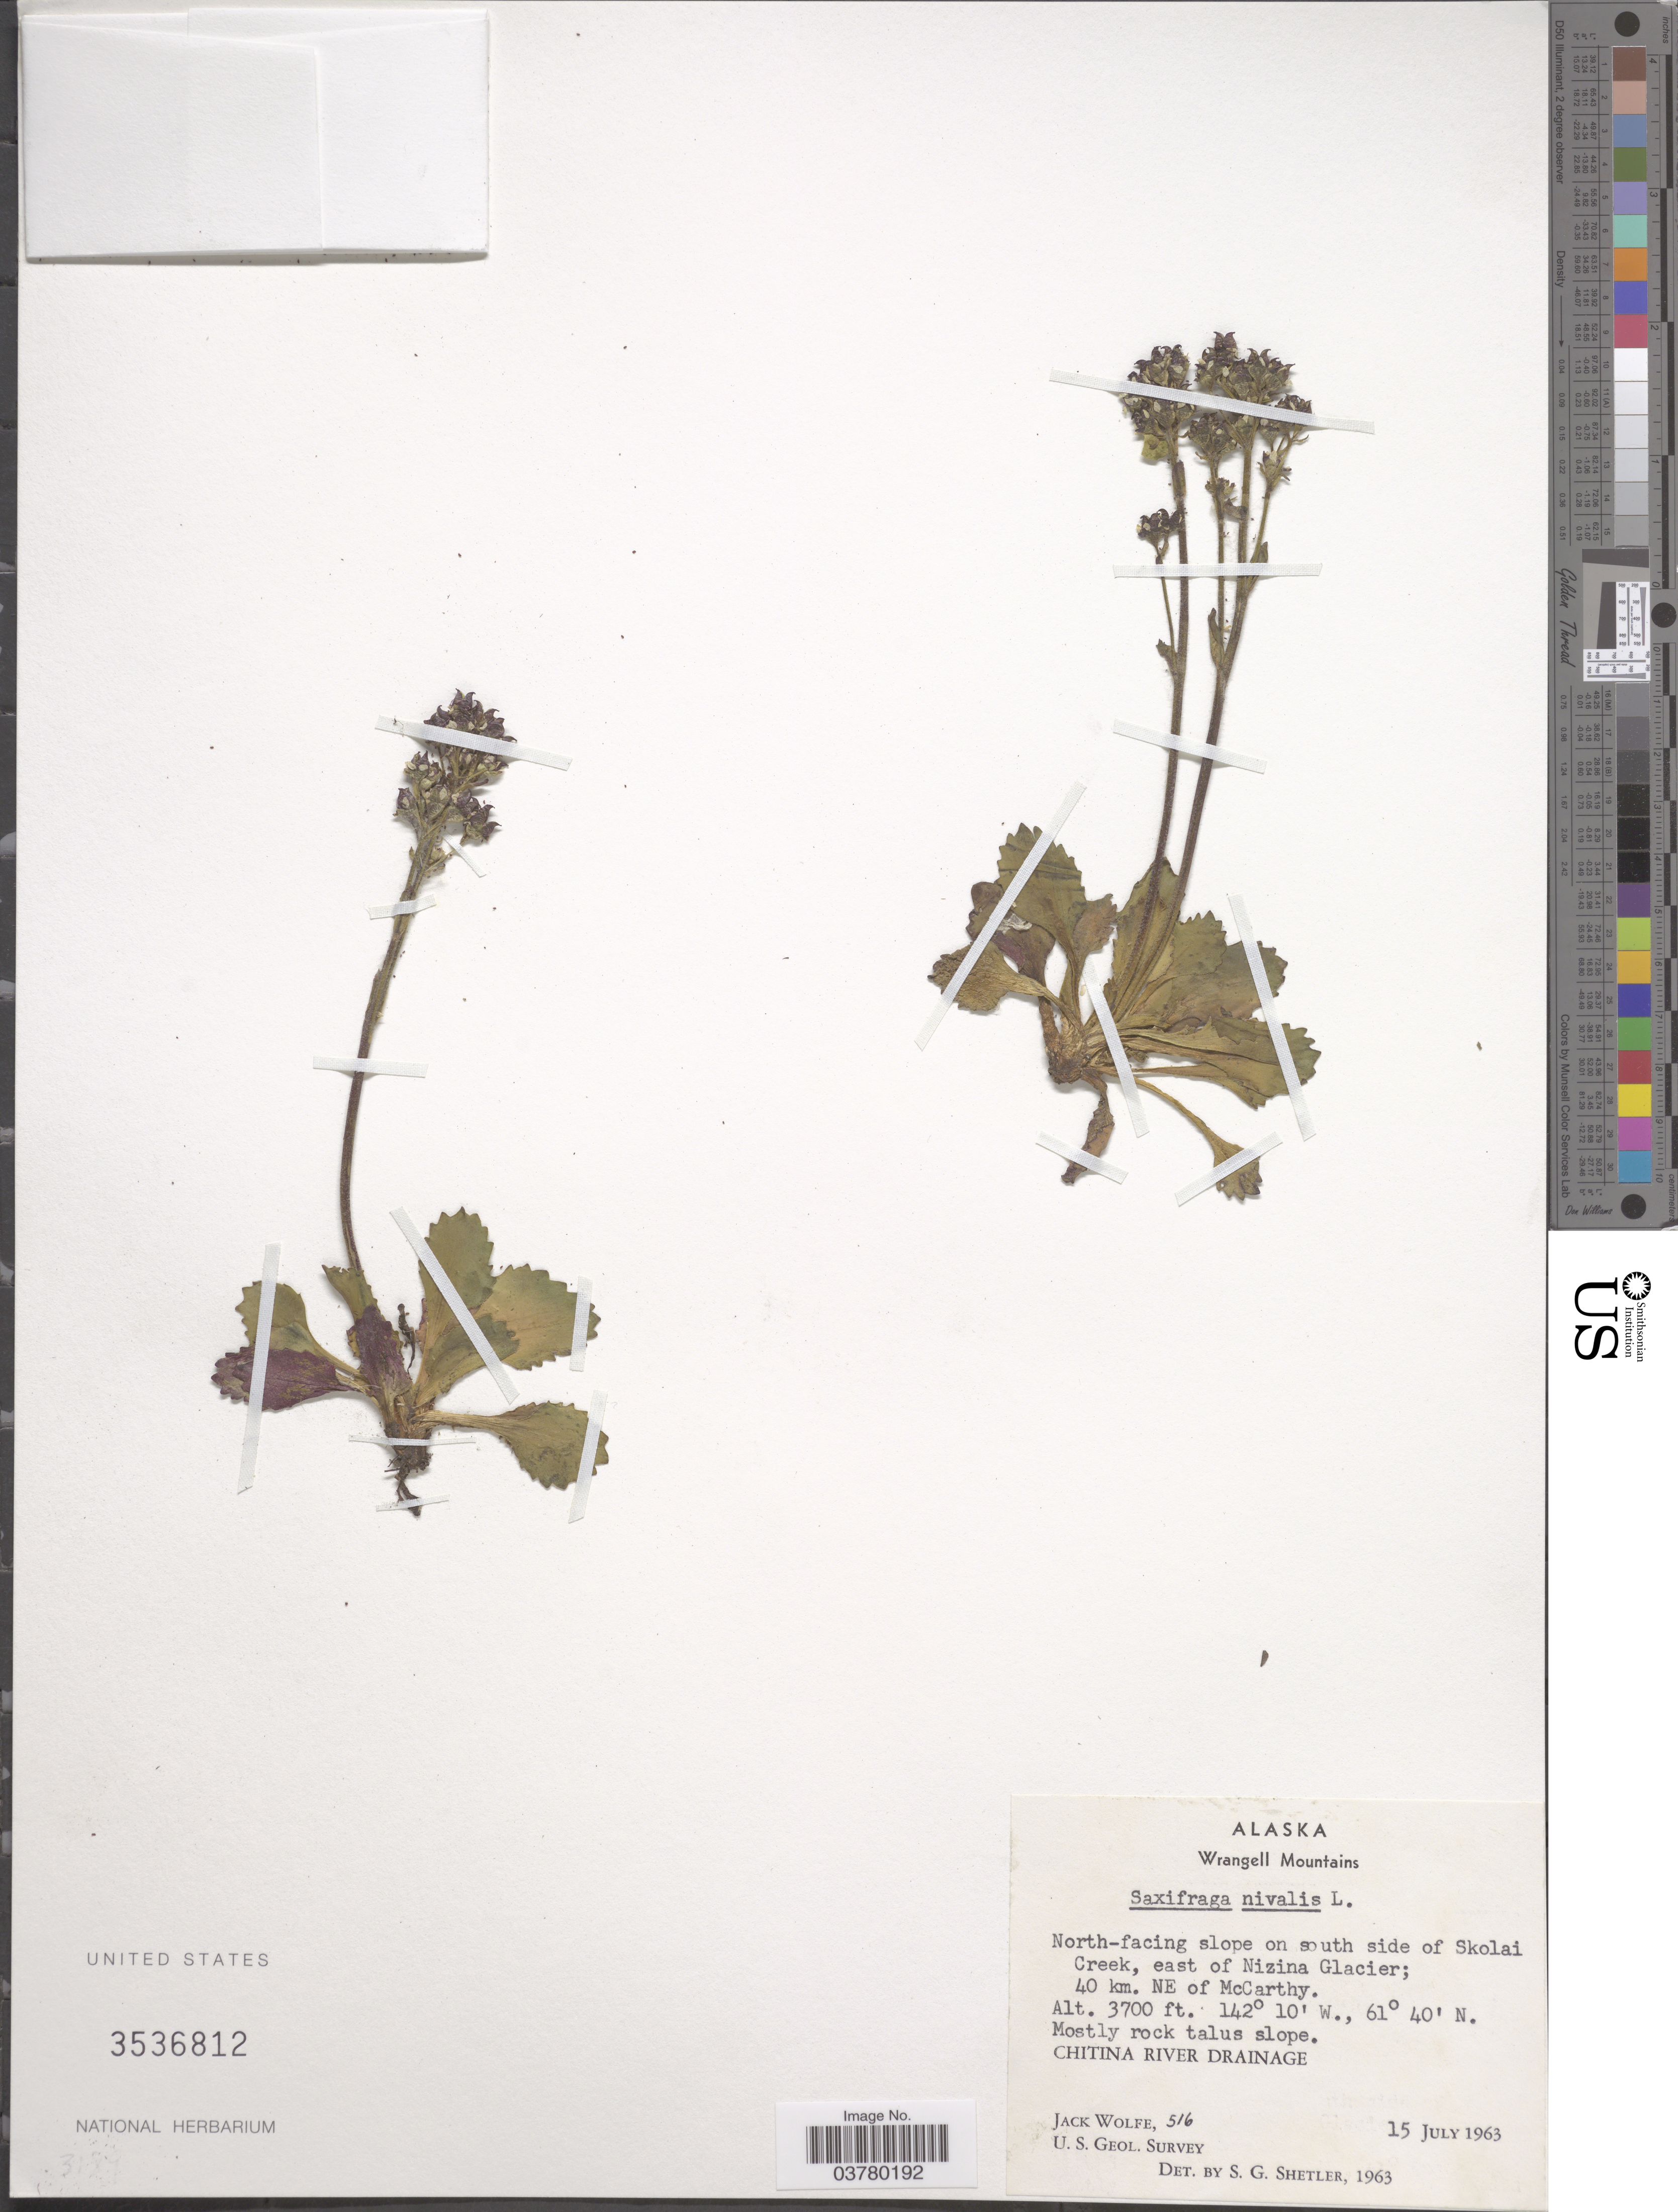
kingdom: Plantae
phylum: Tracheophyta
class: Magnoliopsida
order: Saxifragales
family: Saxifragaceae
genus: Micranthes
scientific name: Micranthes nivalis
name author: (L.) Small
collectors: J. Wolfe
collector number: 516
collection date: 1963-07-15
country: United States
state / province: Alaska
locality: Wrangell Mountains. North-facing slope on south side of Skolai Creek, east of Nizina Glacier; 40 km. NE of McCarthy. Mostly rocky talus slope. Chitina River Drainage. U.S. Geol. Survey.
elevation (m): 1128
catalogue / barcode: US 3536812